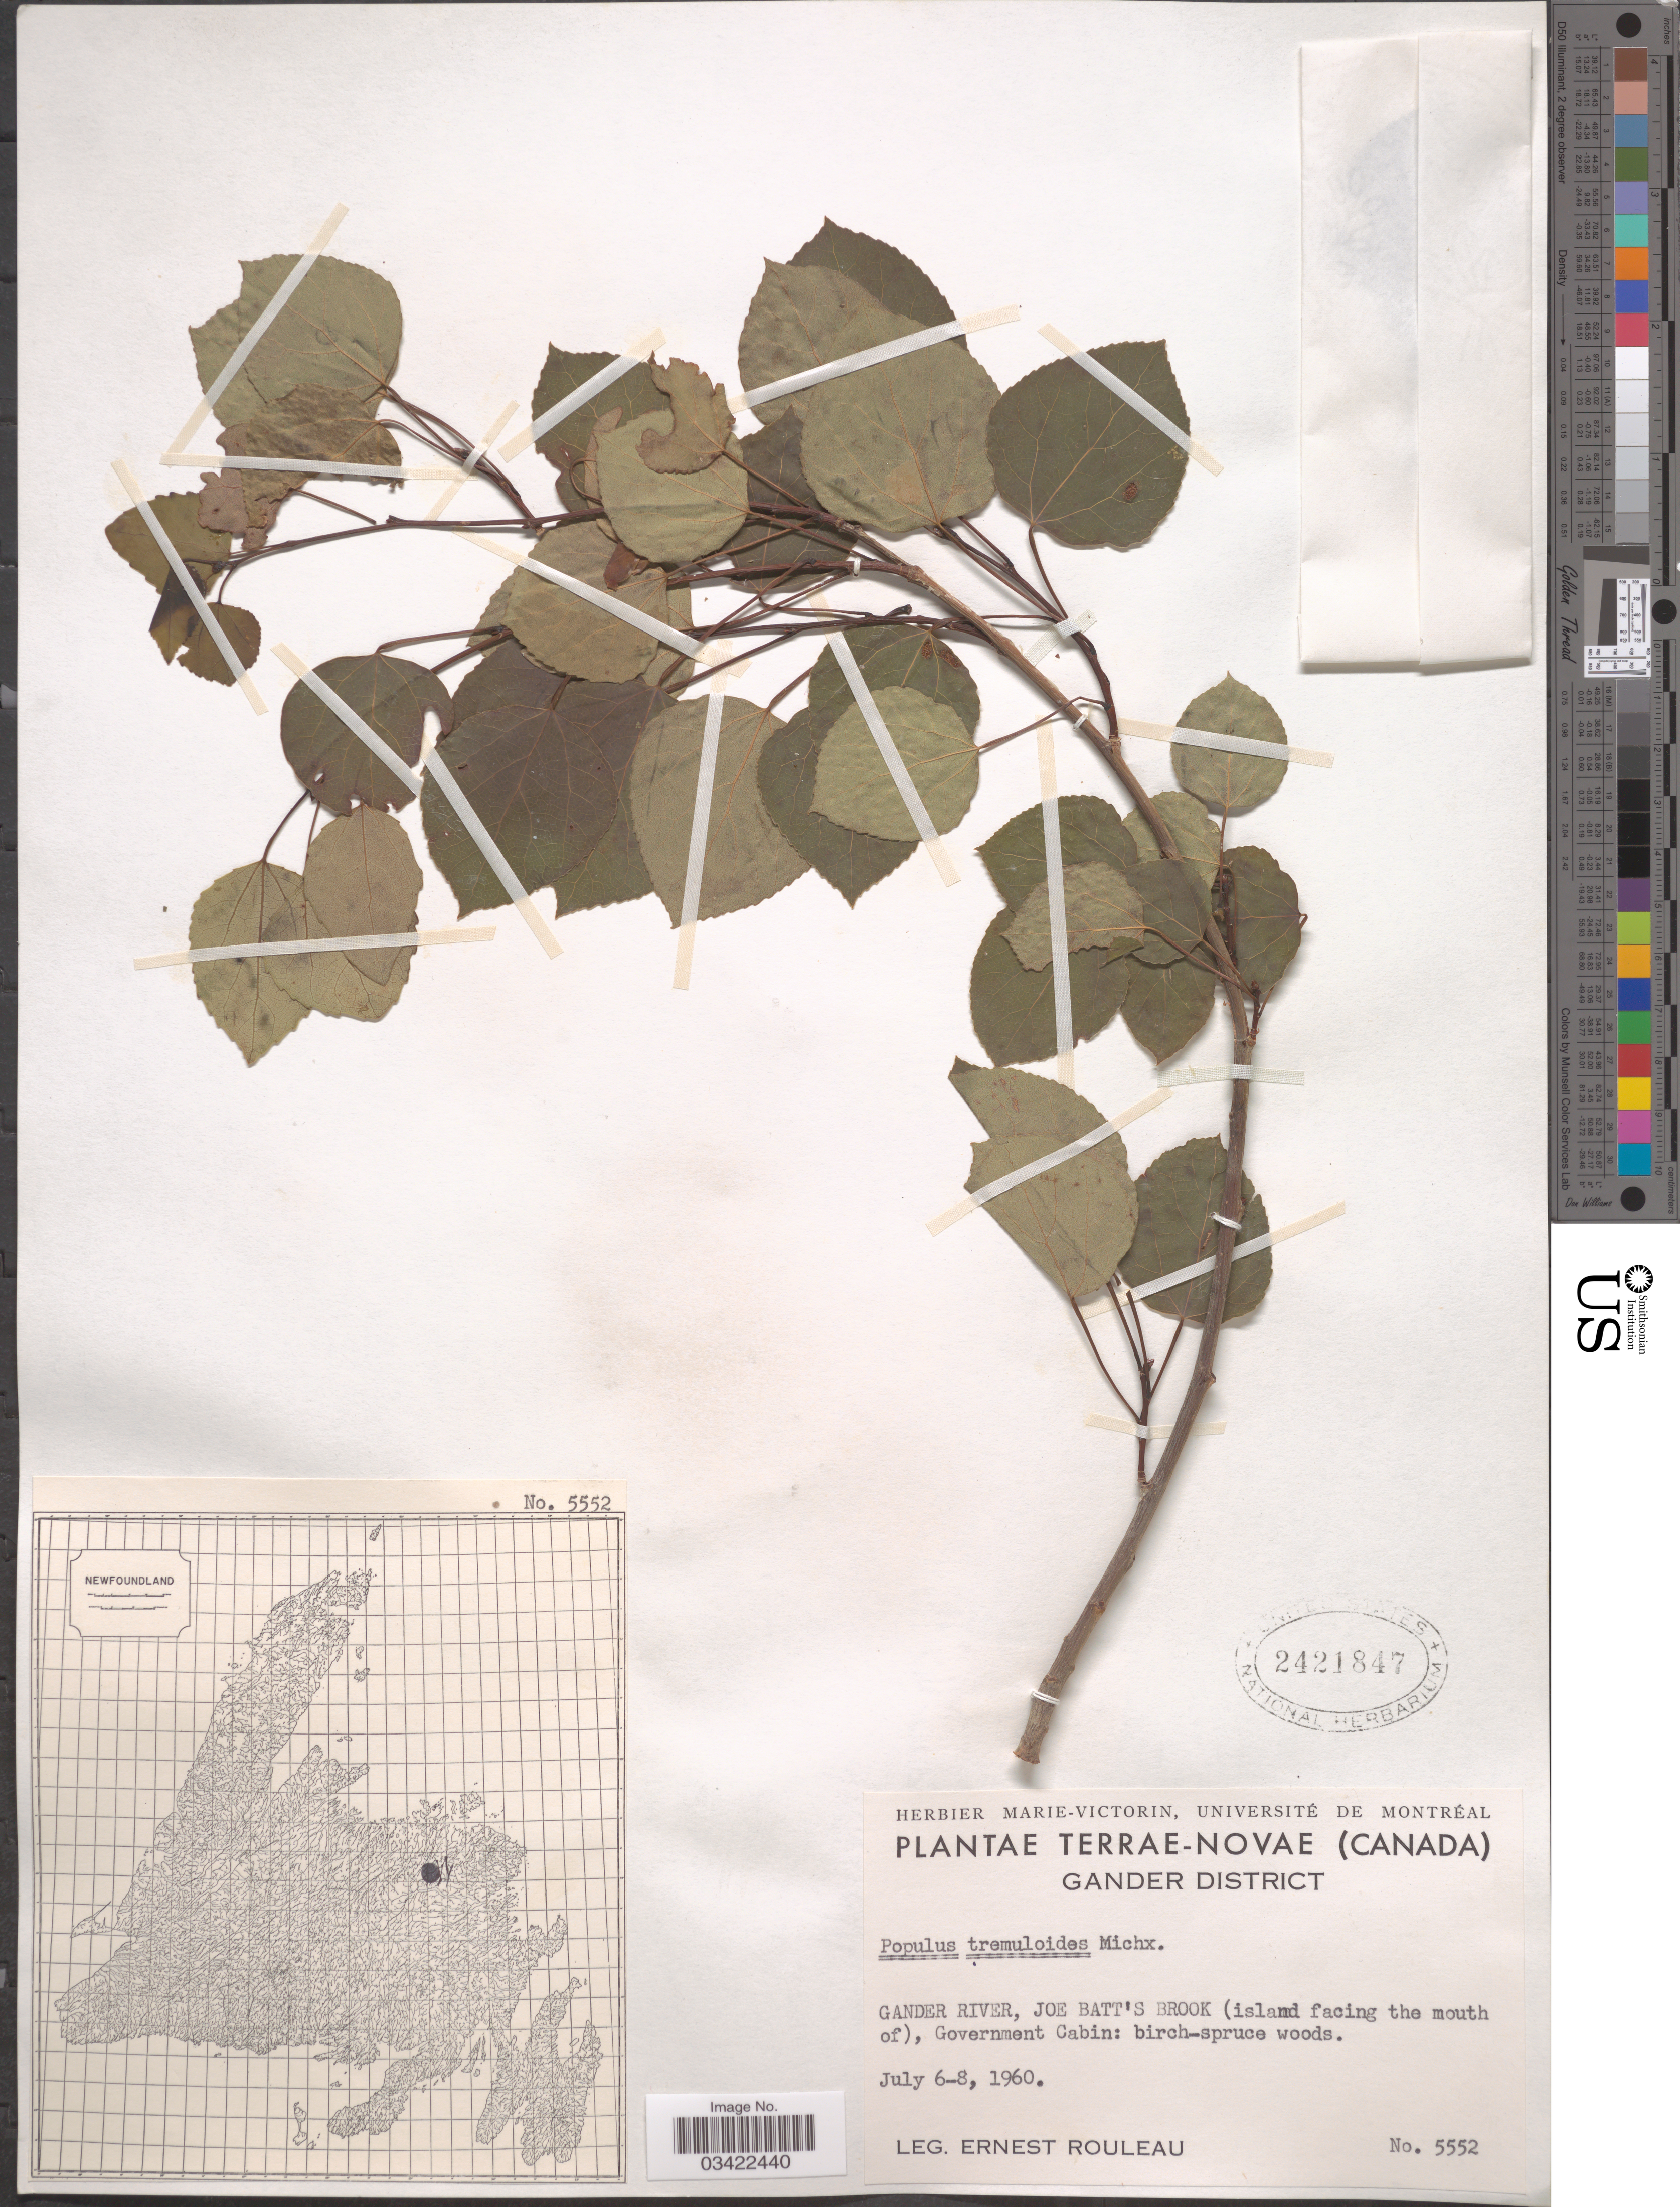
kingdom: Plantae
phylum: Tracheophyta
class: Magnoliopsida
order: Malpighiales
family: Salicaceae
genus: Populus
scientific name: Populus tremuloides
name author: Michx.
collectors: E. Rouleau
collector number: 5552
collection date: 1960-07-06/1960-07-08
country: Canada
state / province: Newfoundland and Labrador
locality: Terrae-Novae. Gander District. Gander River, Joe Batt's Brook (island facing the mouth of), Government Cabin.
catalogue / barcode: US 2421847